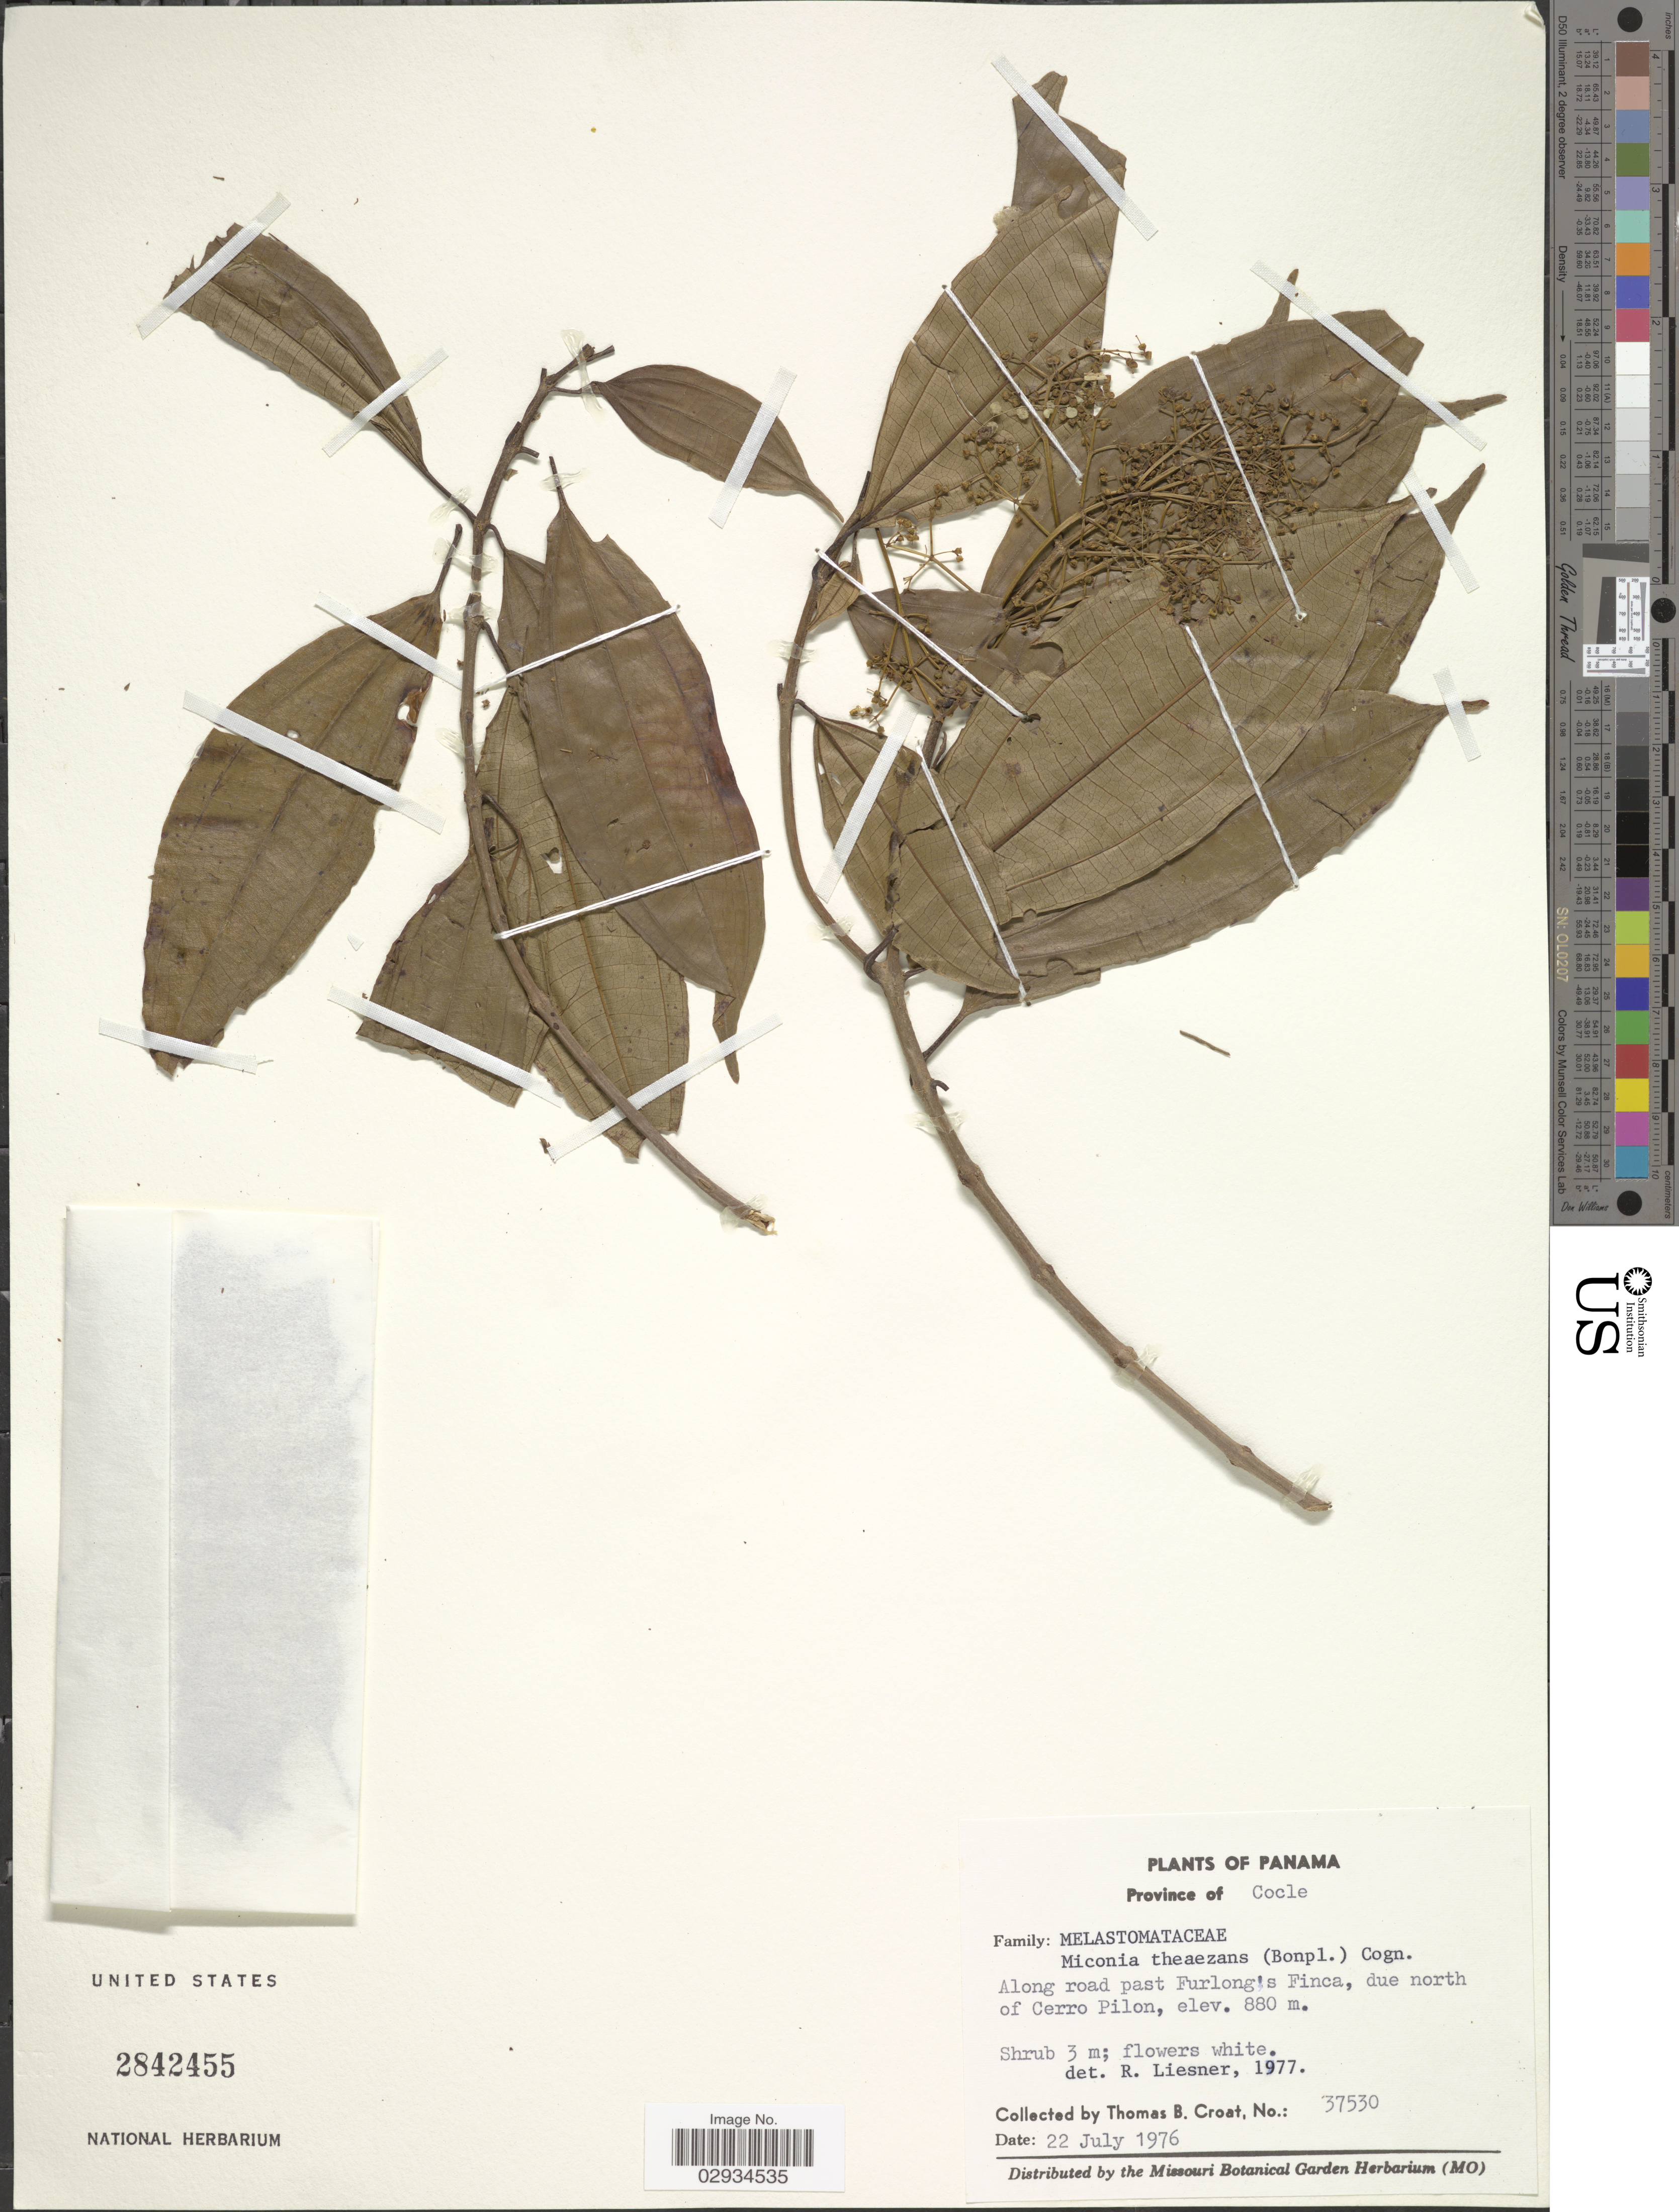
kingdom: Plantae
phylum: Tracheophyta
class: Magnoliopsida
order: Myrtales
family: Melastomataceae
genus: Miconia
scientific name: Miconia theizans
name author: (Bonpl.) Cogn.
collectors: T. B. Croat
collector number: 37530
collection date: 1976-07-22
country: Panama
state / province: Coclé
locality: Along road past Furlong's Finca, due north of Cerro Pilon.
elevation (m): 880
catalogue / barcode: US 2842455